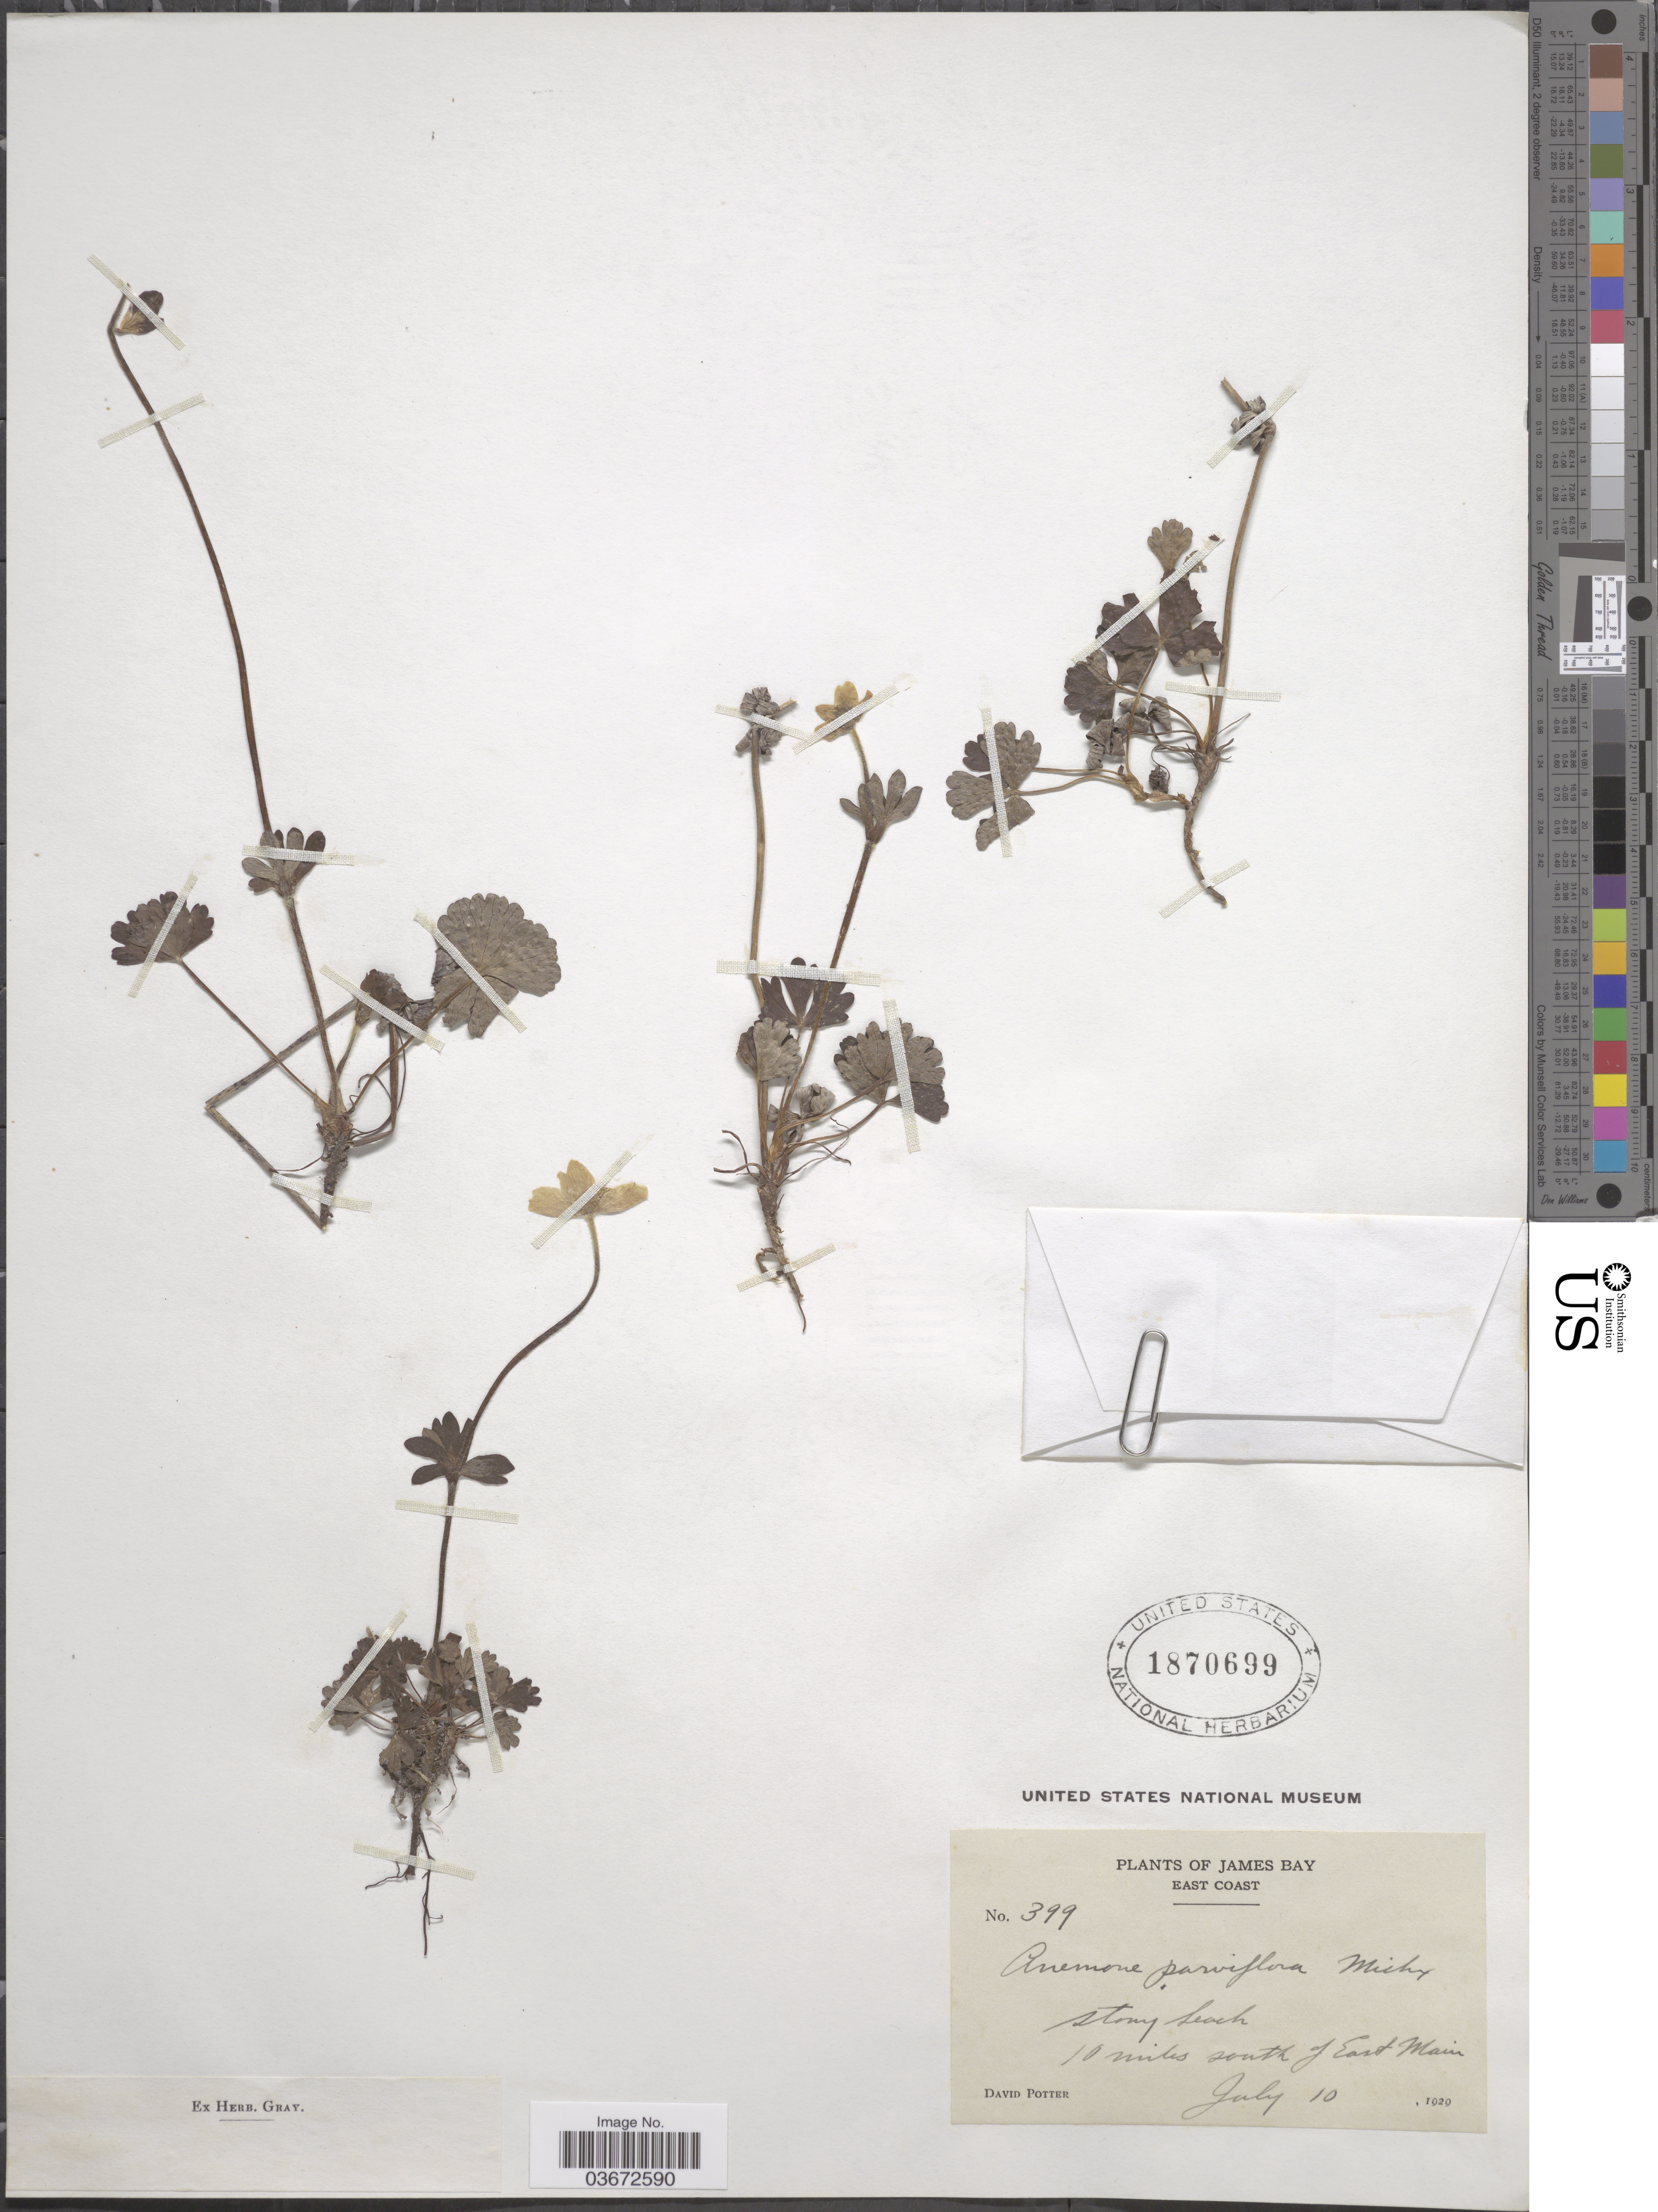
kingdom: Plantae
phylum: Tracheophyta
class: Magnoliopsida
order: Ranunculales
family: Ranunculaceae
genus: Anemone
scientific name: Anemone parviflora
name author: Michx.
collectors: D. Potter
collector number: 399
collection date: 1929-07-10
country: Canada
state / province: Quebec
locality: James Bay. East Coast. Stony beach. 10 miles south of East Main.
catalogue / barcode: US 1870699